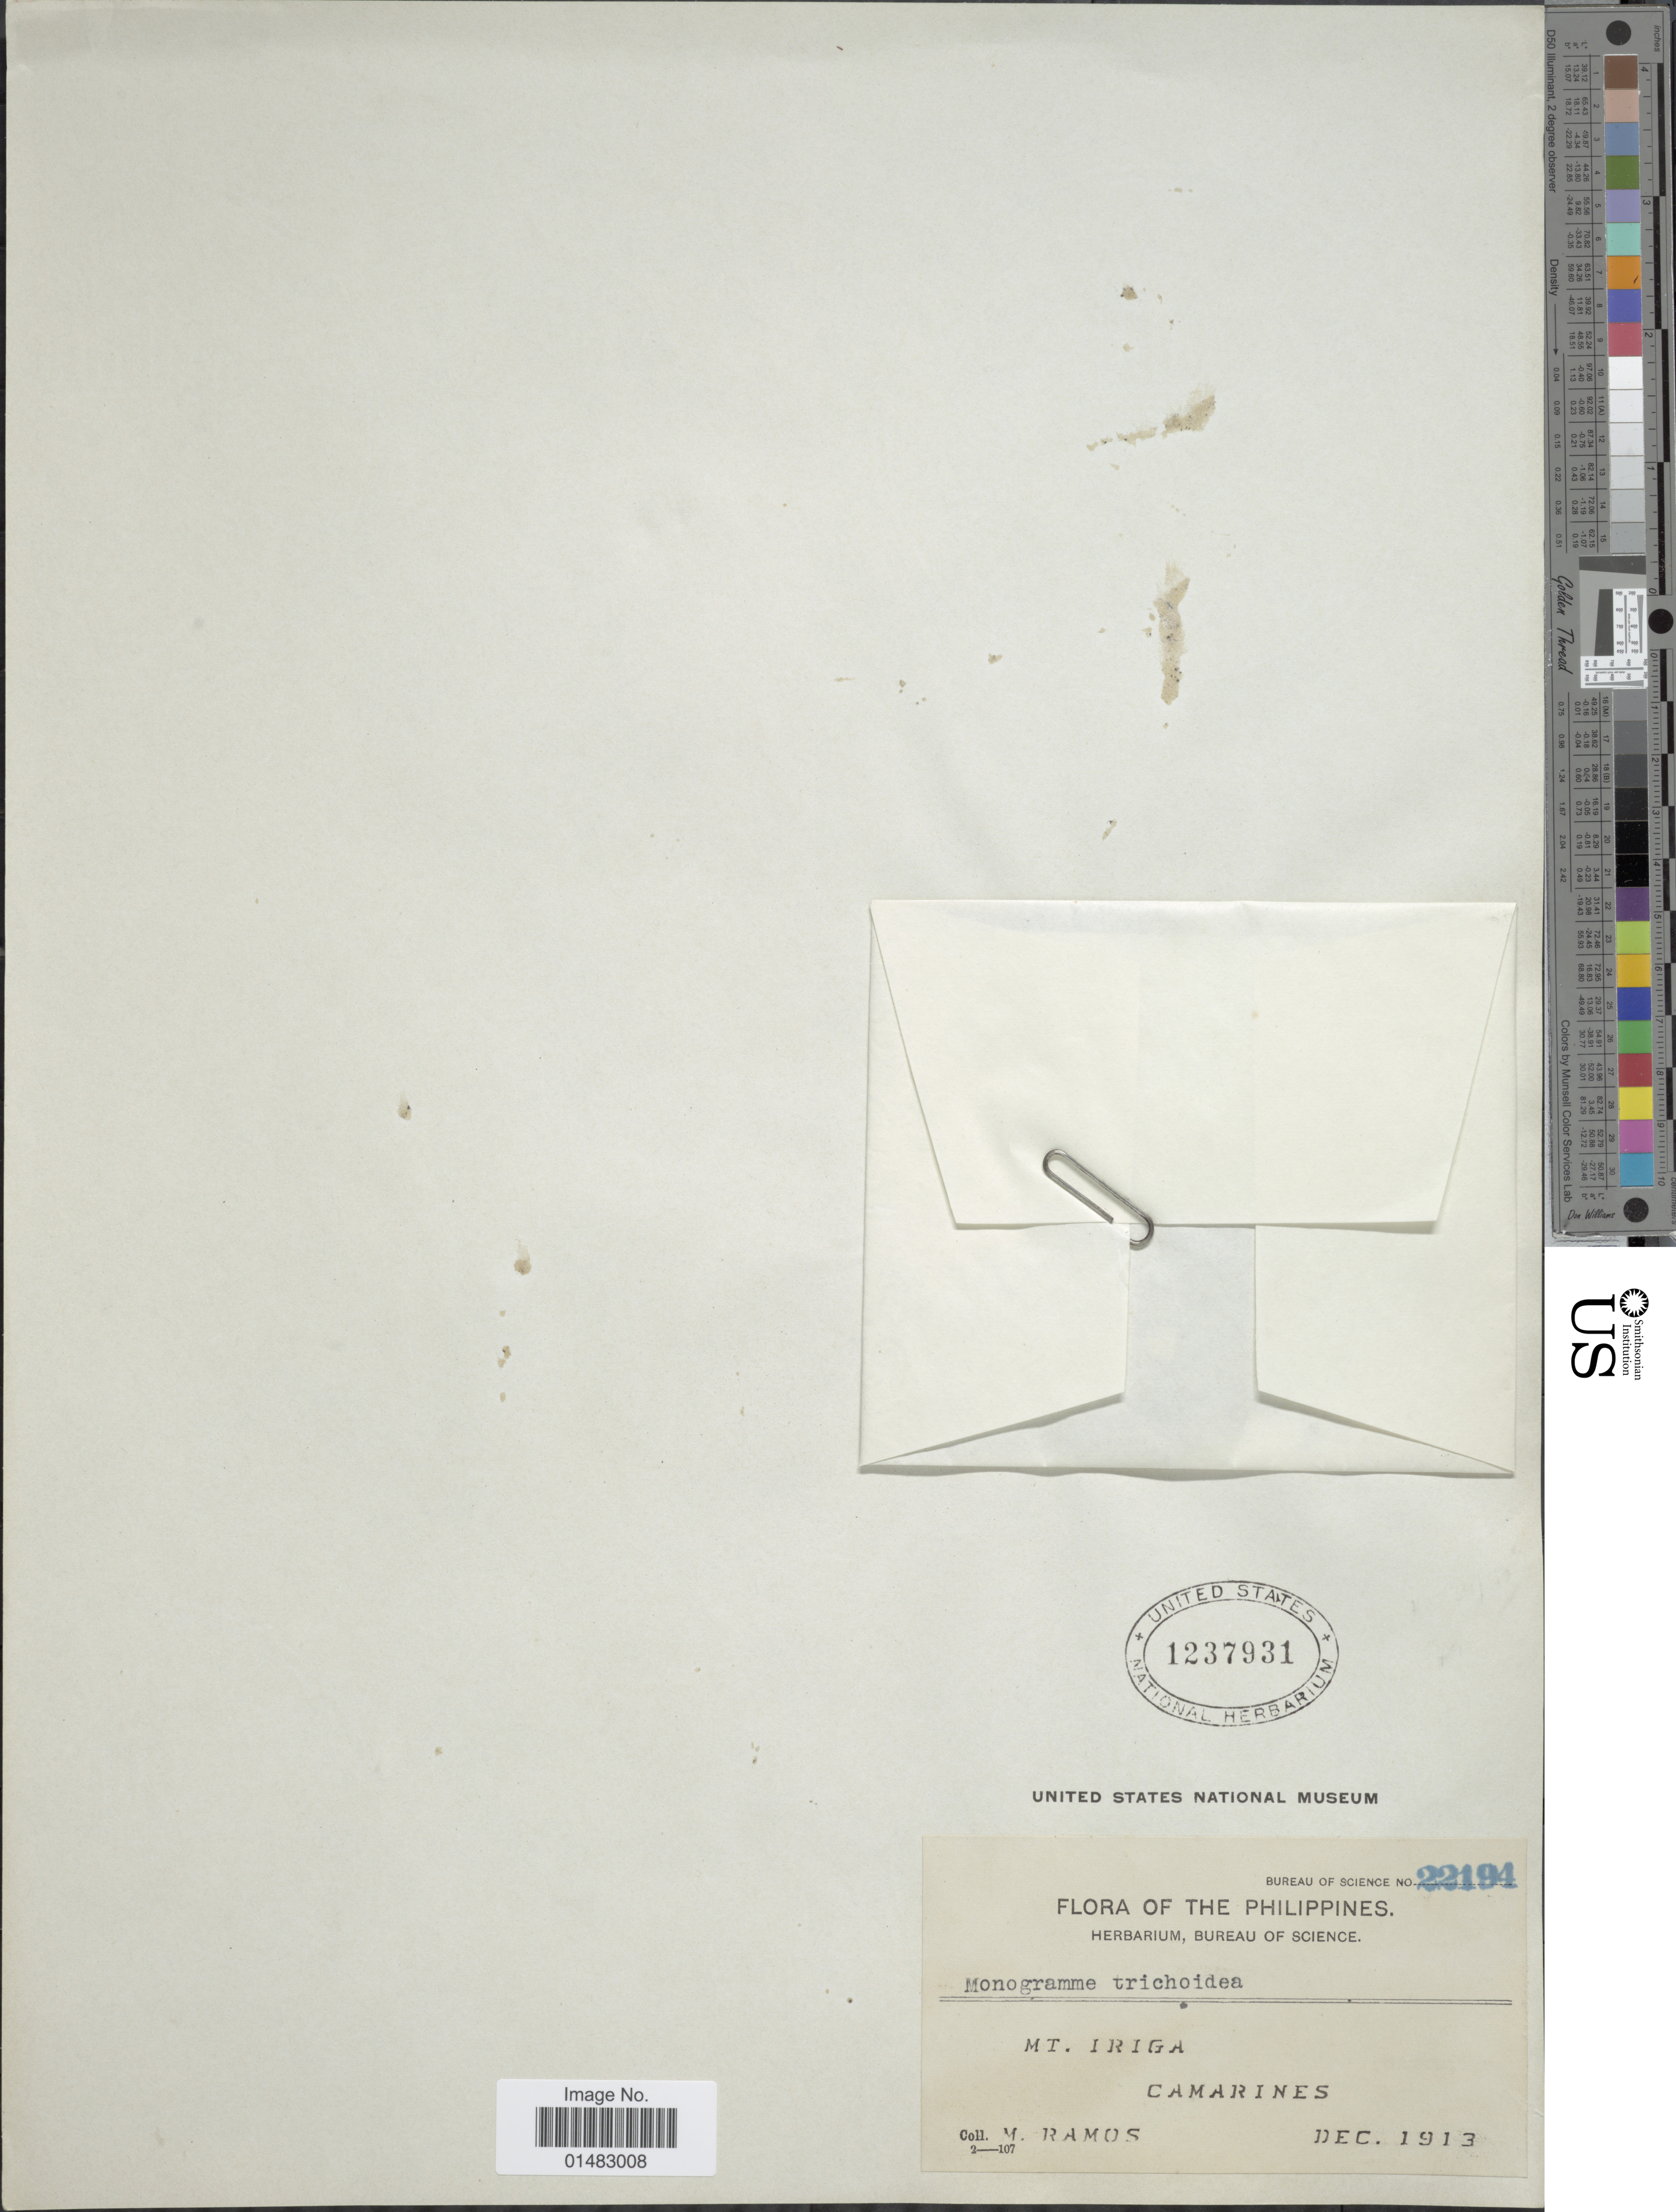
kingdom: Plantae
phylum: Tracheophyta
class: Polypodiopsida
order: Polypodiales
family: Pteridaceae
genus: Monogramma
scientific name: Monogramma trichoidea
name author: (Fée) Hook. & Baker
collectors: M. Ramos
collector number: Bureau of Science 22194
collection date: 1913-12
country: Philippines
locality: Mt. Iriga, Camarines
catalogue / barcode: US 1237931